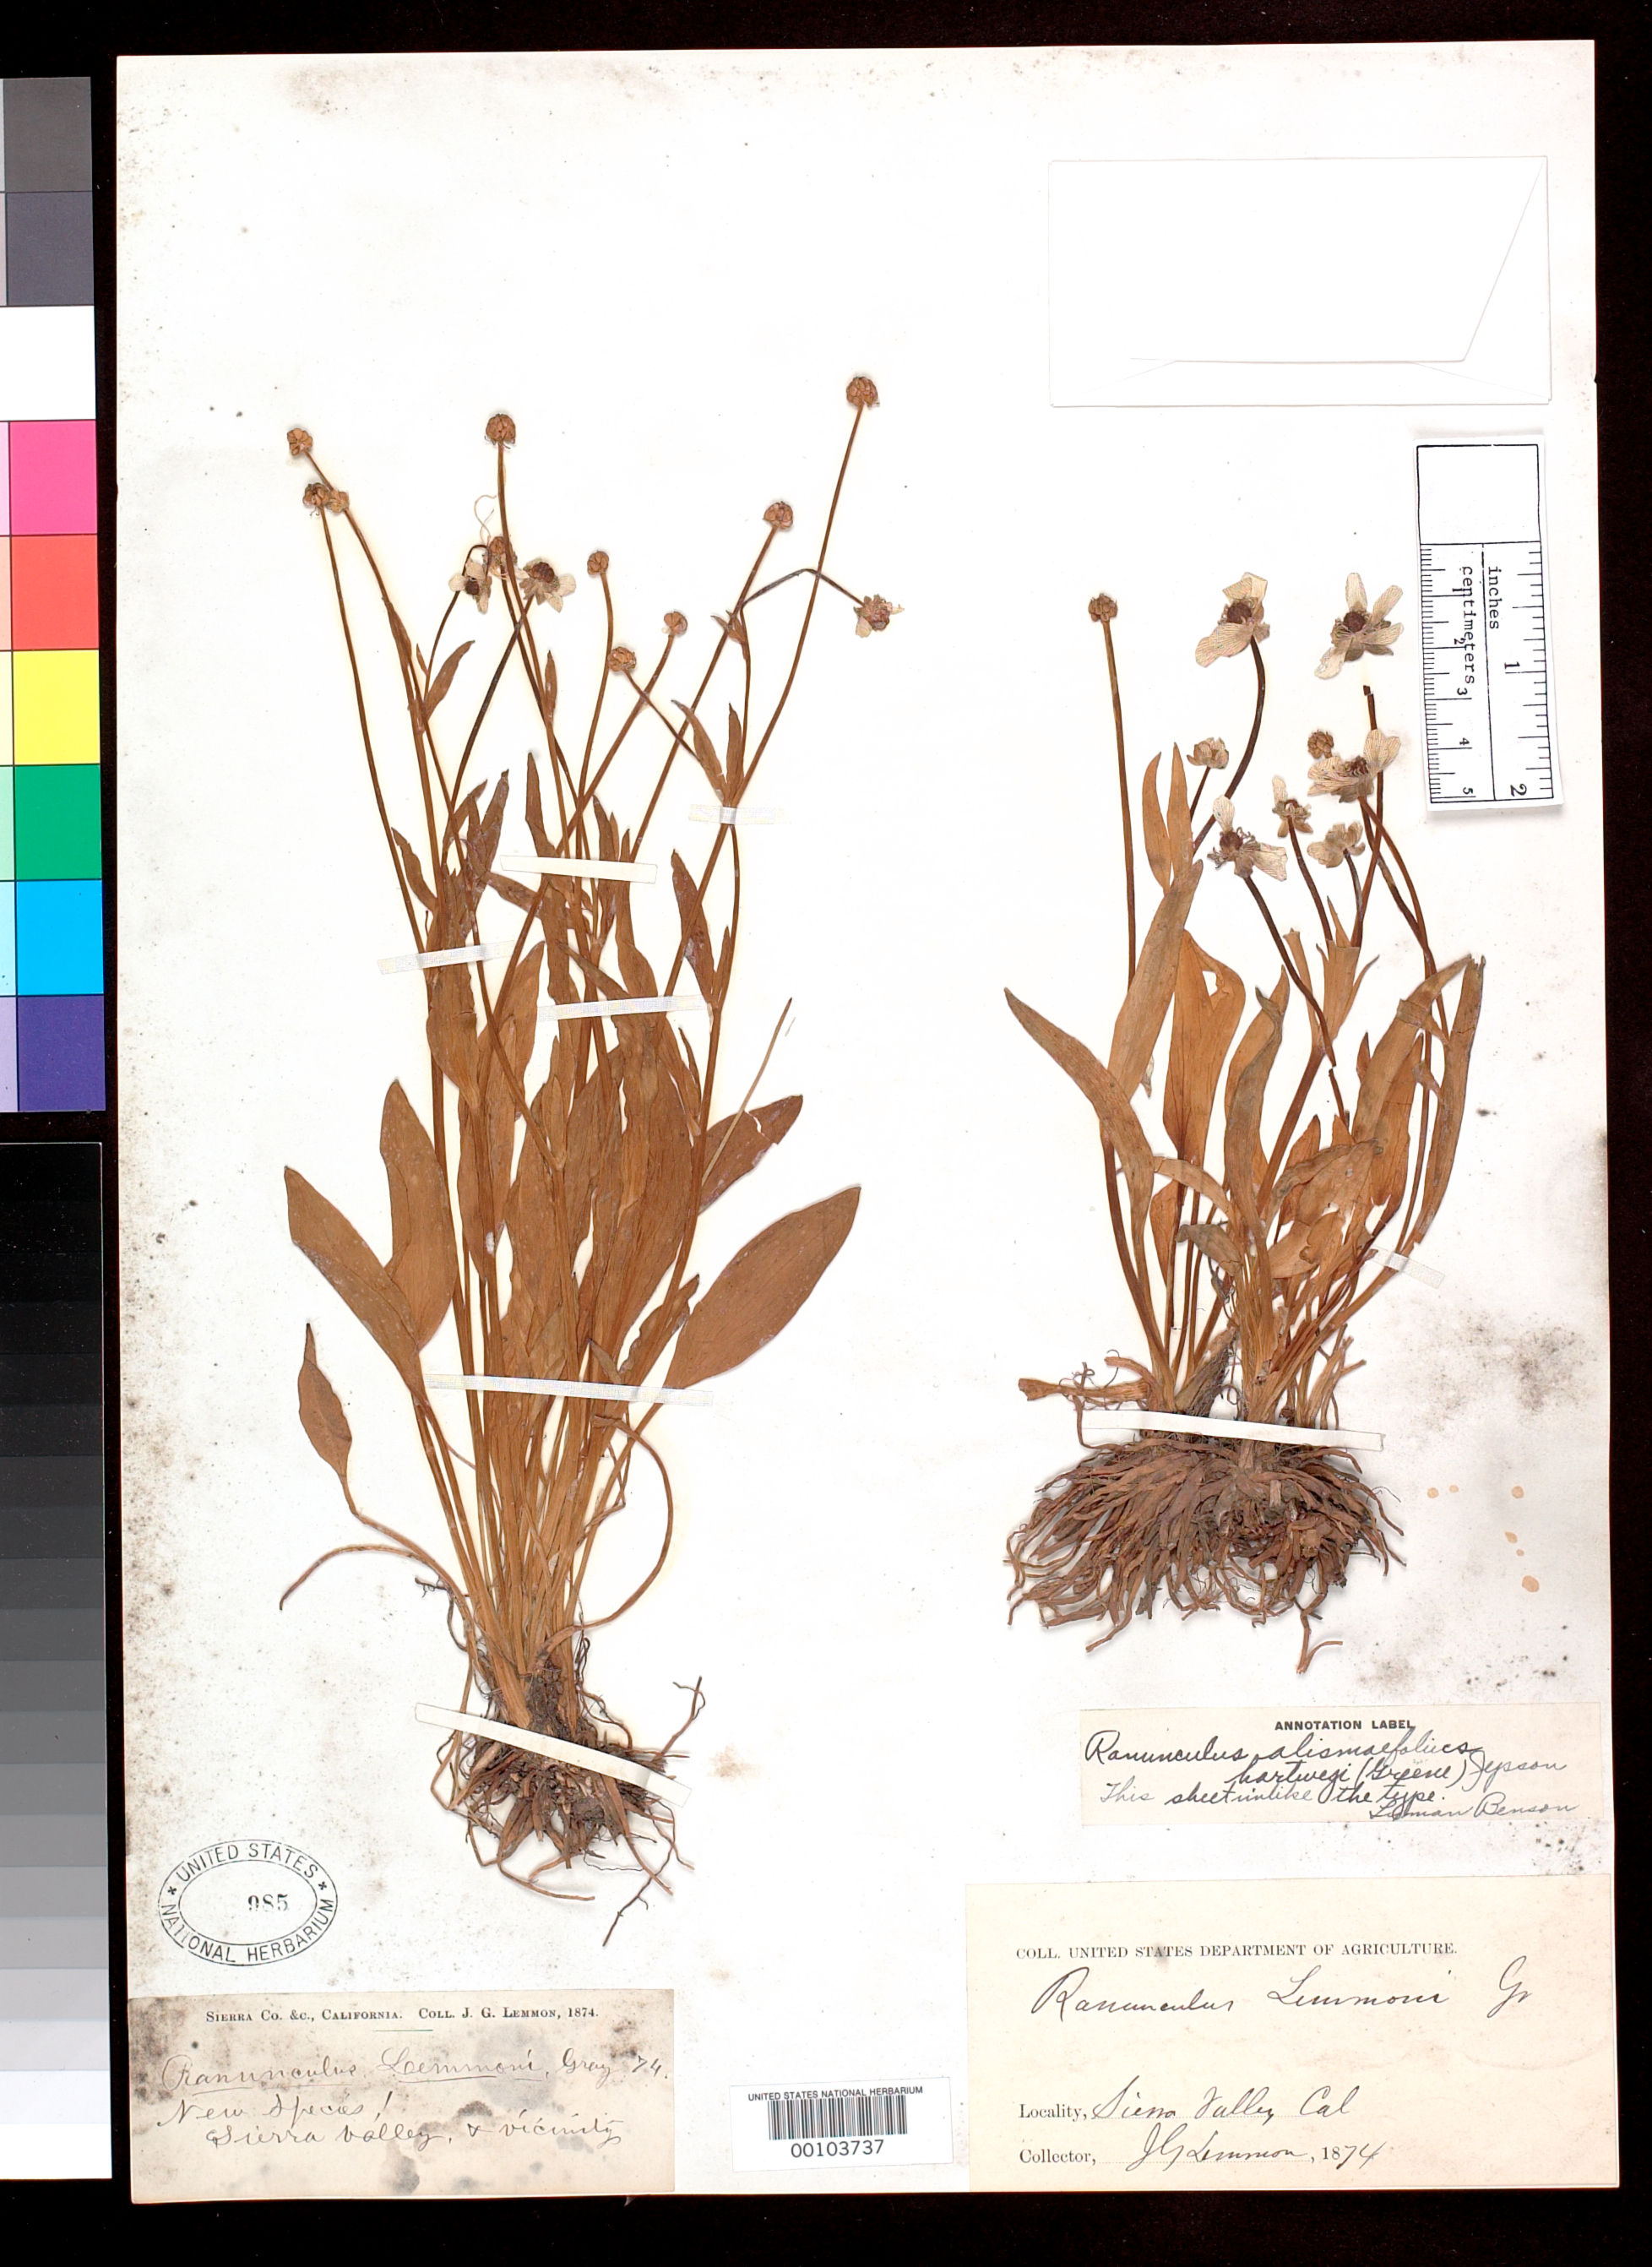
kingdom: Plantae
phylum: Tracheophyta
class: Magnoliopsida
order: Ranunculales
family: Ranunculaceae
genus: Ranunculus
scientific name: Ranunculus lemmonii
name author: A. Gray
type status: Type Collection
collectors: J. G. Lemmon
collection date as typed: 1874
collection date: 1874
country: United States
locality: Sierra Valley & vicinity.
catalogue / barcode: US 985